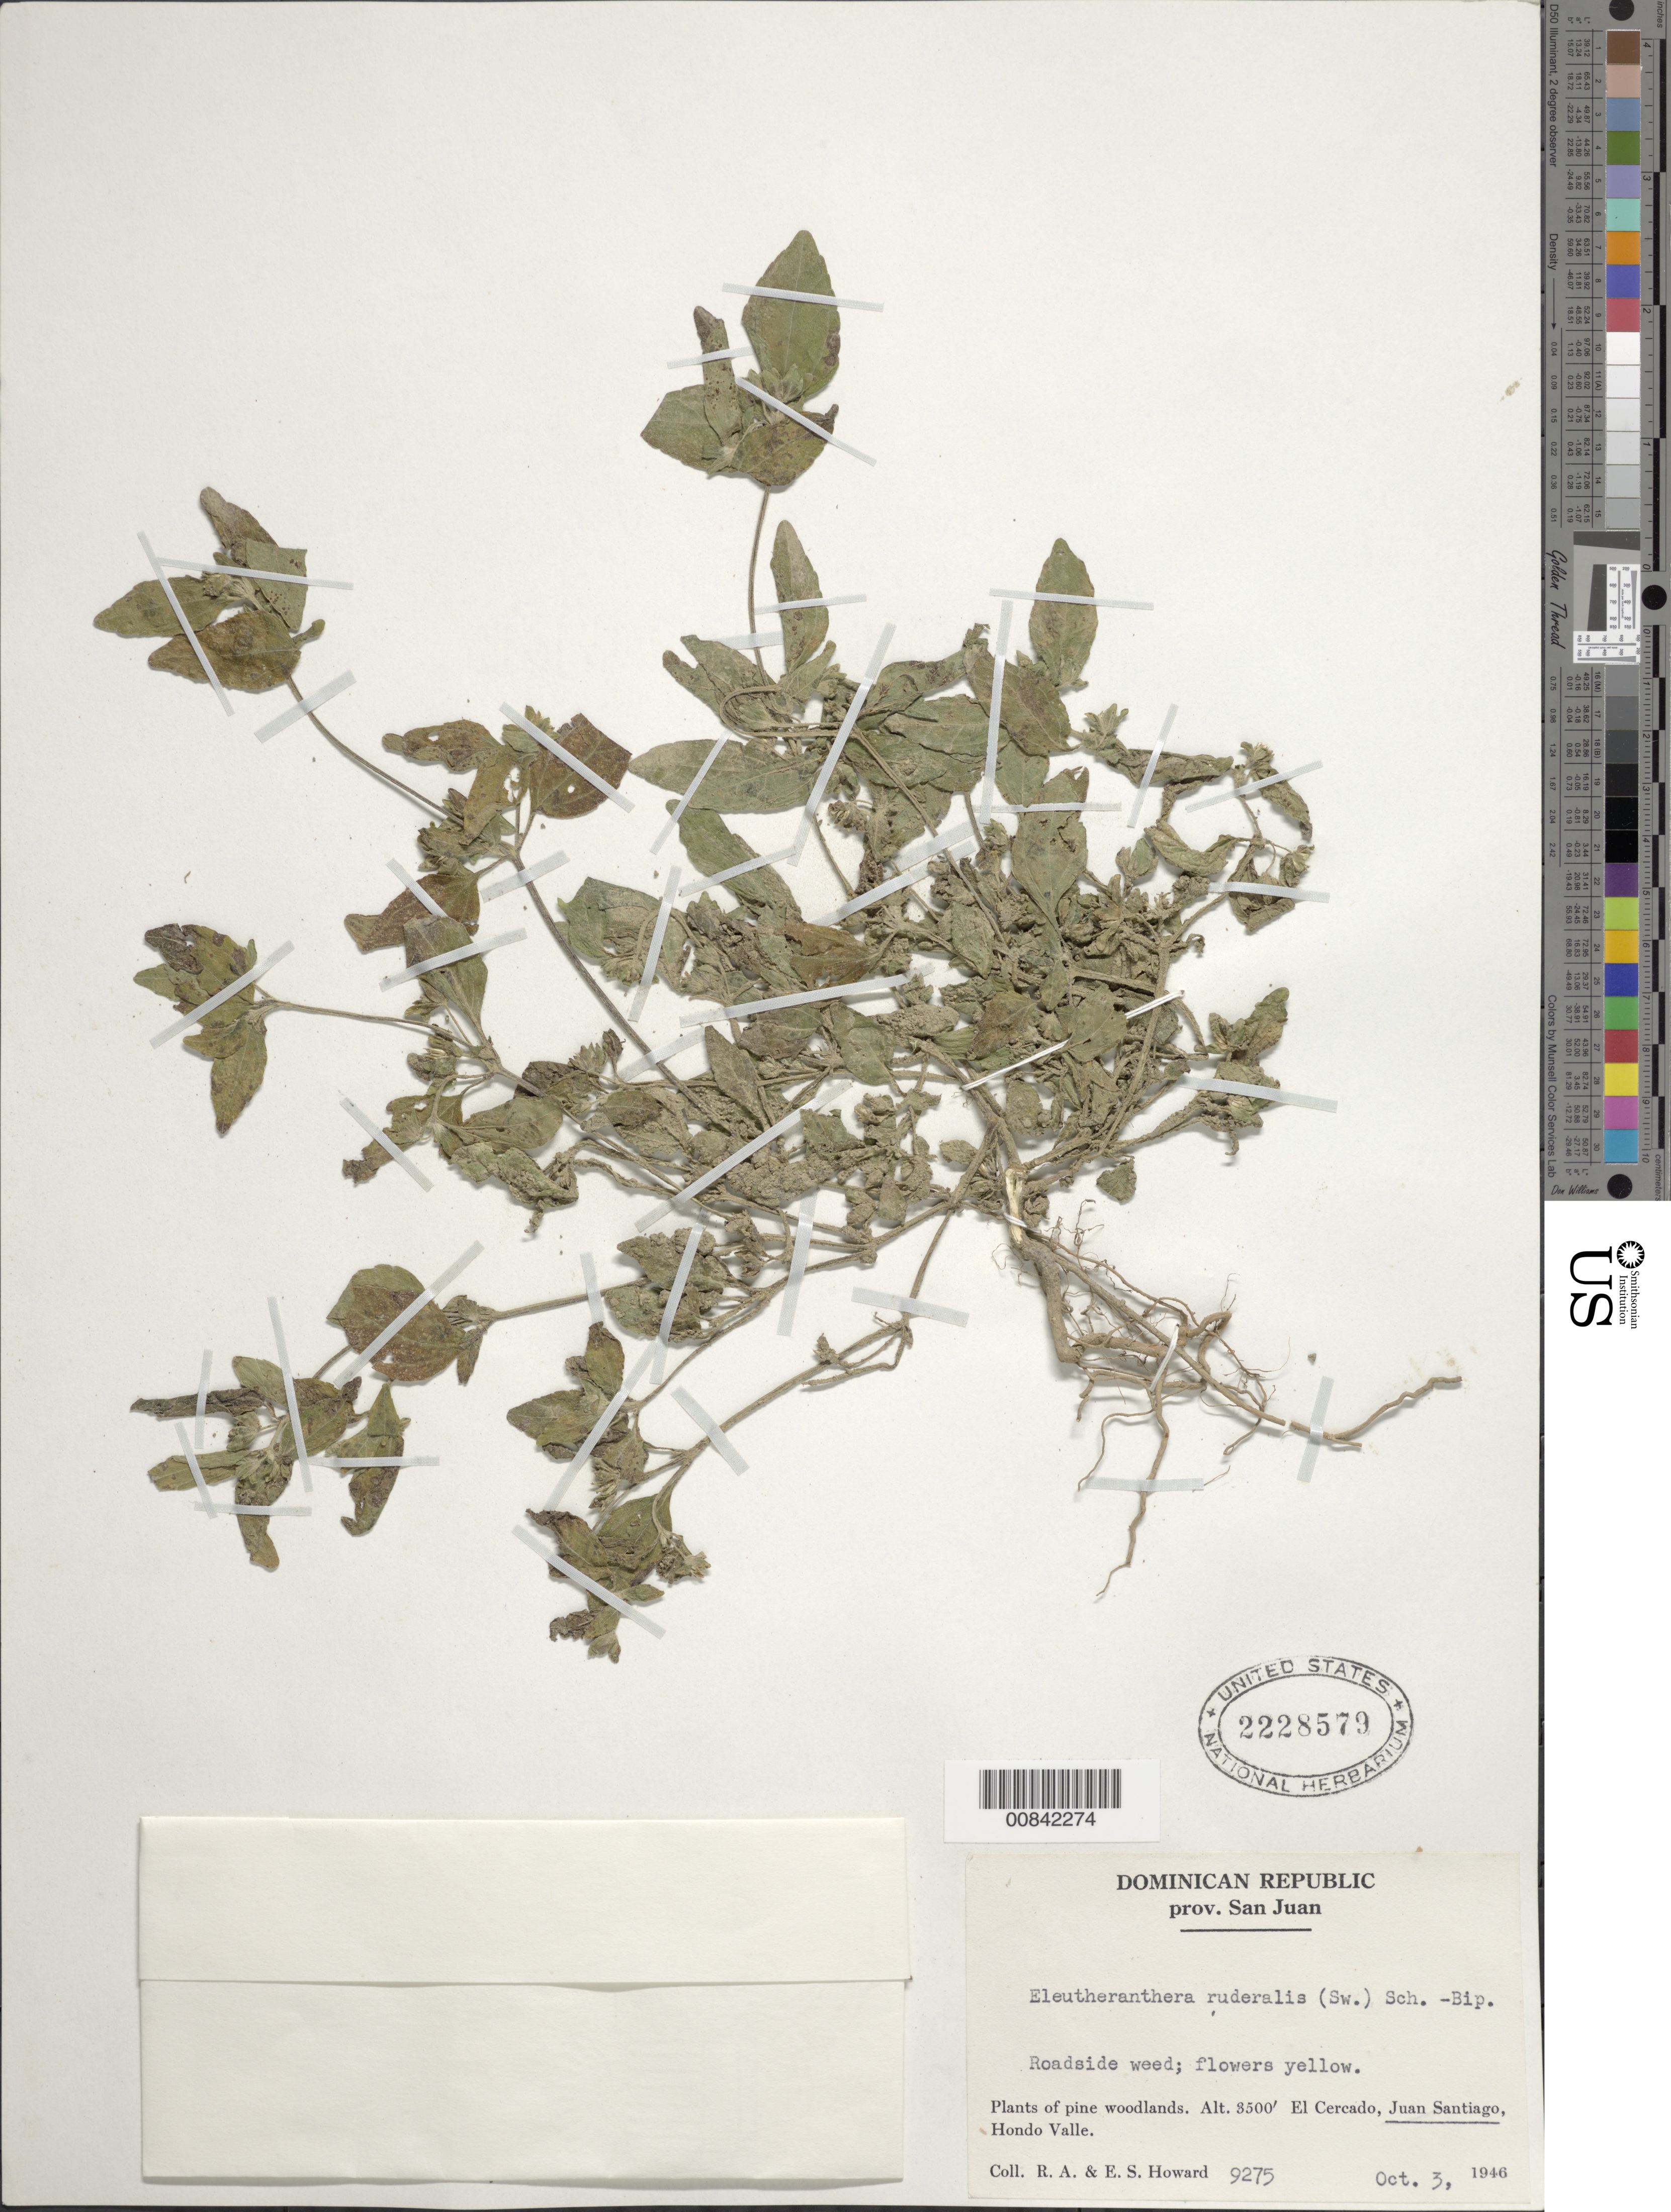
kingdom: Plantae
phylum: Tracheophyta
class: Magnoliopsida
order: Asterales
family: Asteraceae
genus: Eleutheranthera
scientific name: Eleutheranthera ruderalis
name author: (Sw.) Sch. Bip.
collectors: R. A. Howard & E. S. Howard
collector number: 9275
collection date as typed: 03 Oct 1946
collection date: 1946-10-03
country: Dominican Republic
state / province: San Juan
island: Hispaniola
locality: El Cercado, Juan Santiago, Hondo Valle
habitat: Roadside in pine woodlands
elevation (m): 1067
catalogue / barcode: US 2228579